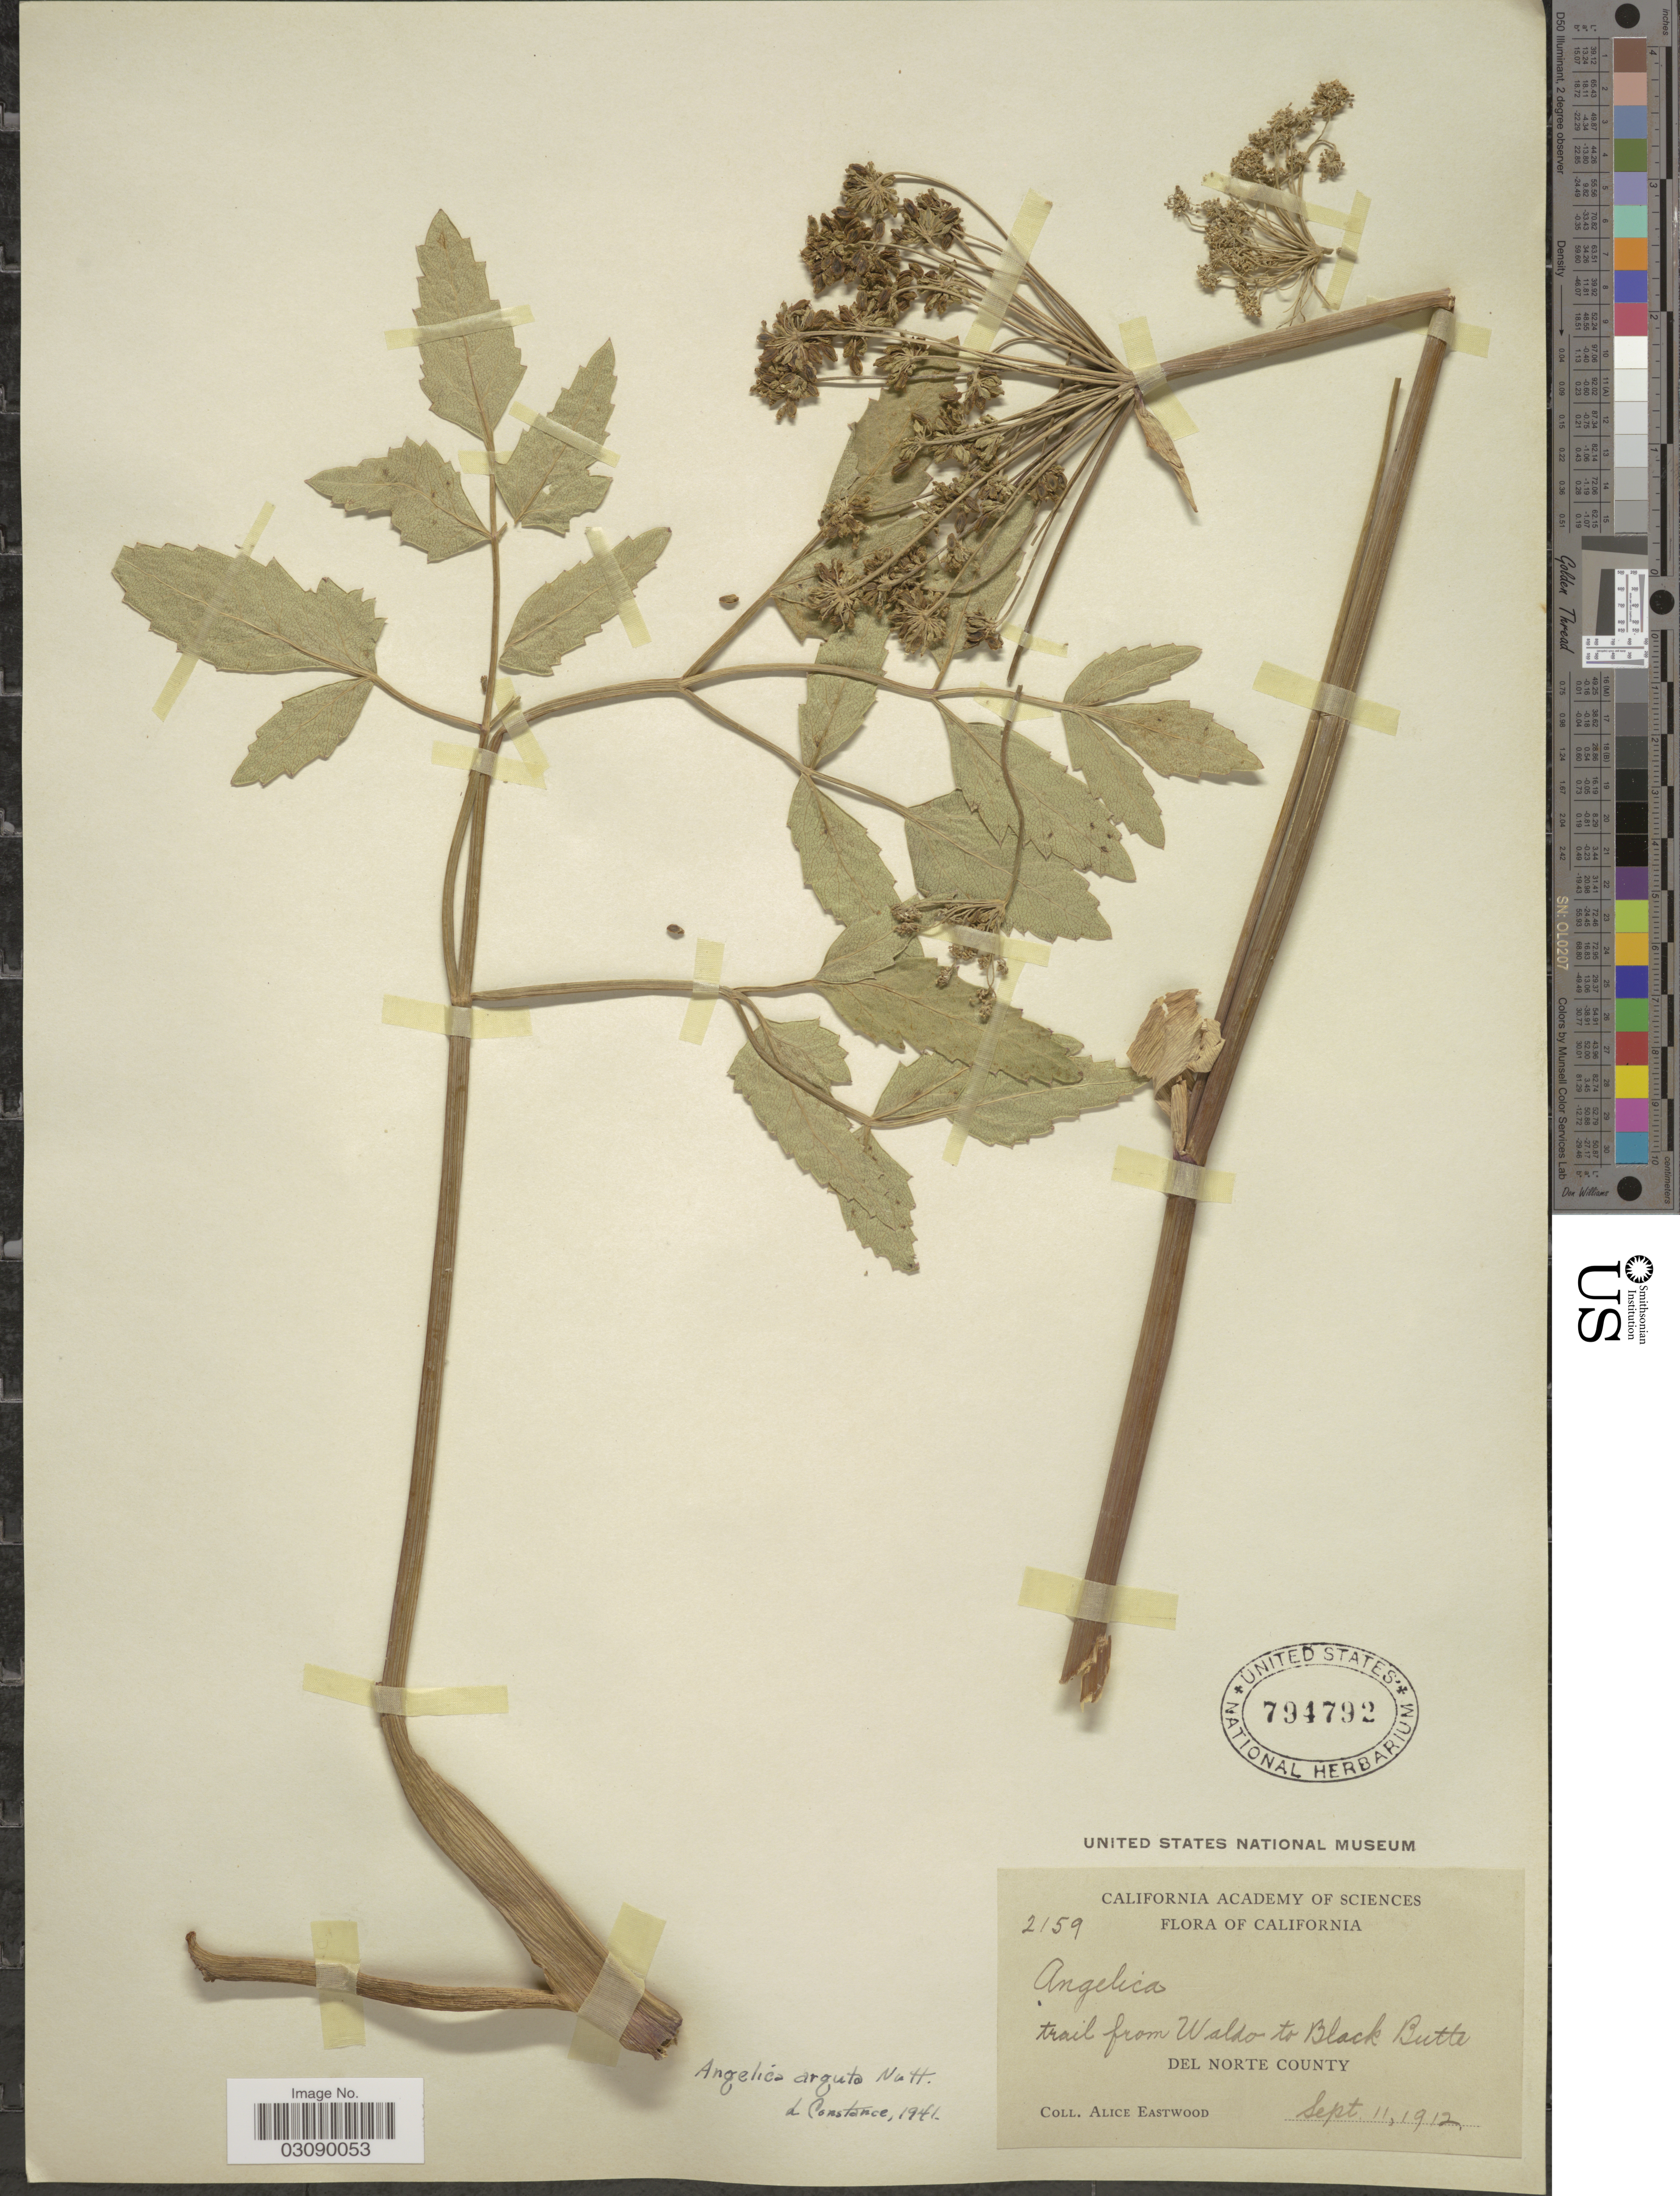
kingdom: Plantae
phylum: Tracheophyta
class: Magnoliopsida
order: Apiales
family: Apiaceae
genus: Angelica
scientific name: Angelica arguta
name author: Nutt.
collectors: A. Eastwood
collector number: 2159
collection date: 1912-09-11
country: United States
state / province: California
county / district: Del Norte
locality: Trail from Waldo to Black Butte. Del Norte County.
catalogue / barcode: US 794792